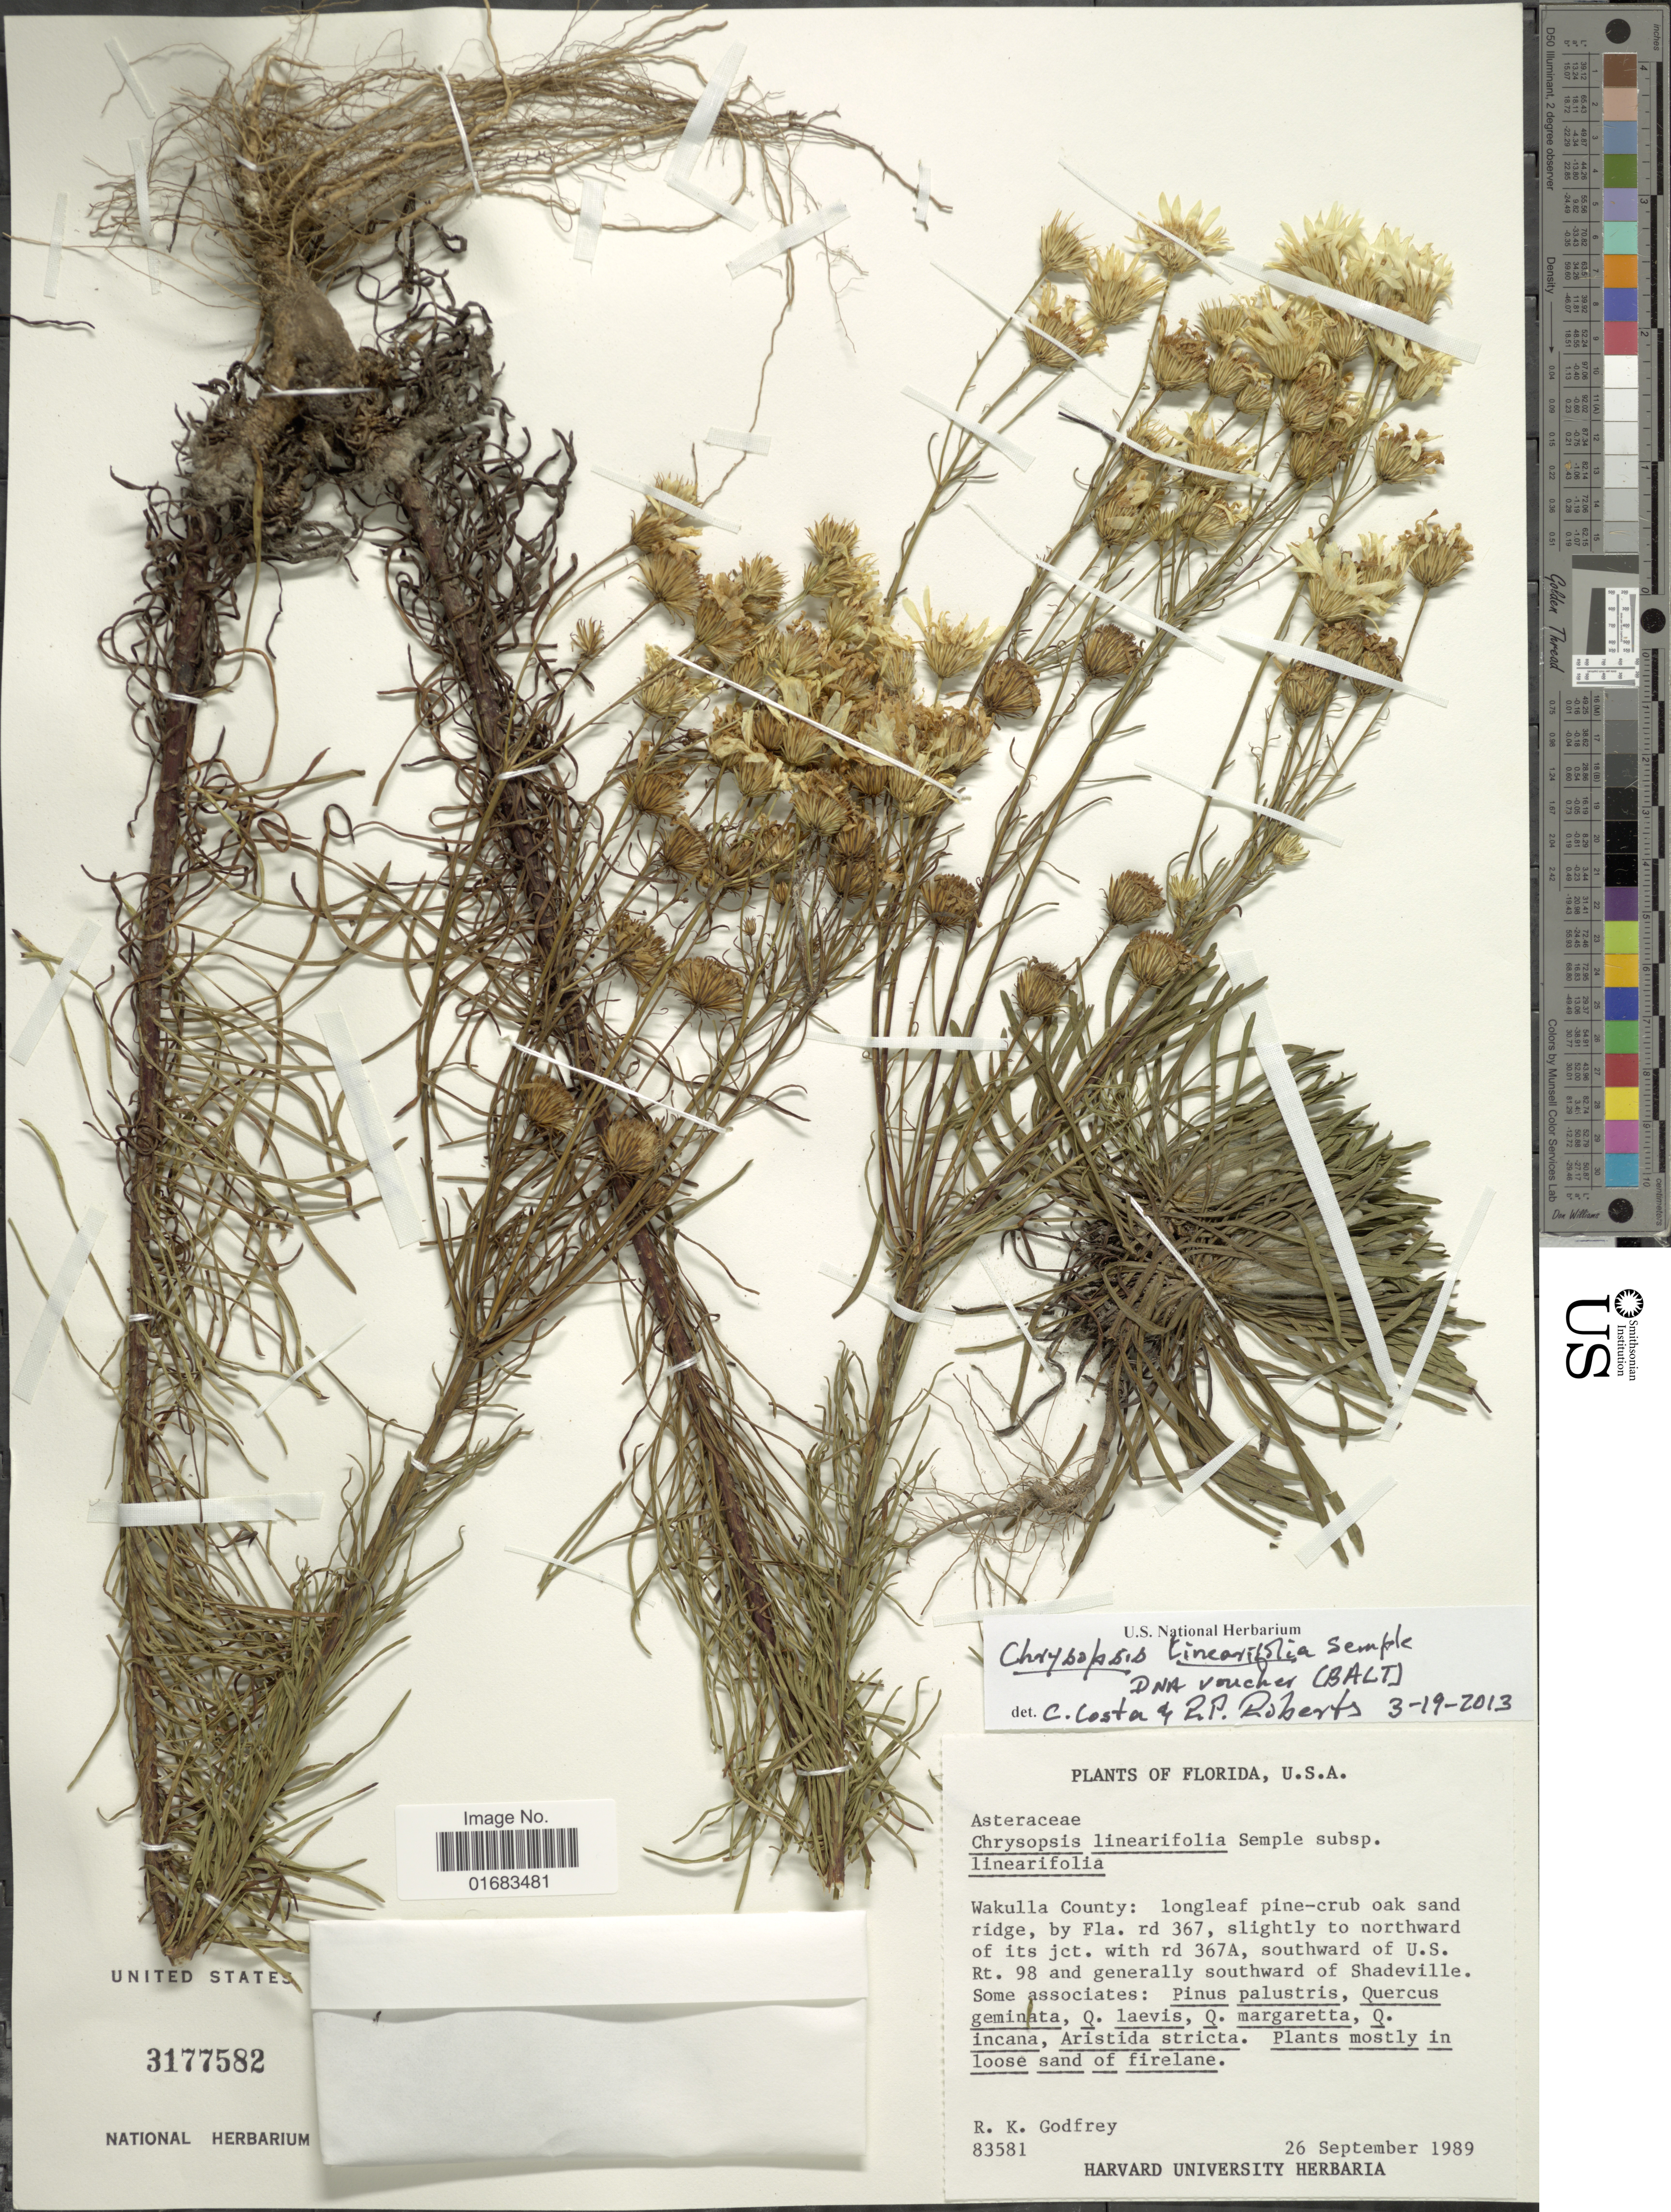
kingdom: Plantae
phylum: Tracheophyta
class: Magnoliopsida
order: Asterales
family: Asteraceae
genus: Chrysopsis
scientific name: Chrysopsis linearifolia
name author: Semple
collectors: R. K. Godfrey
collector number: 83581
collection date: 1989-09-26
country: United States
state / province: Florida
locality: Wakulla County: longleaf pine - crub oak sand ridge, by Fla. rd. 367, slightly to northward of its jct. with rd 367A, southward of U.S. rt 98 and generally southward of Shadeville.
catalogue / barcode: US 3177582